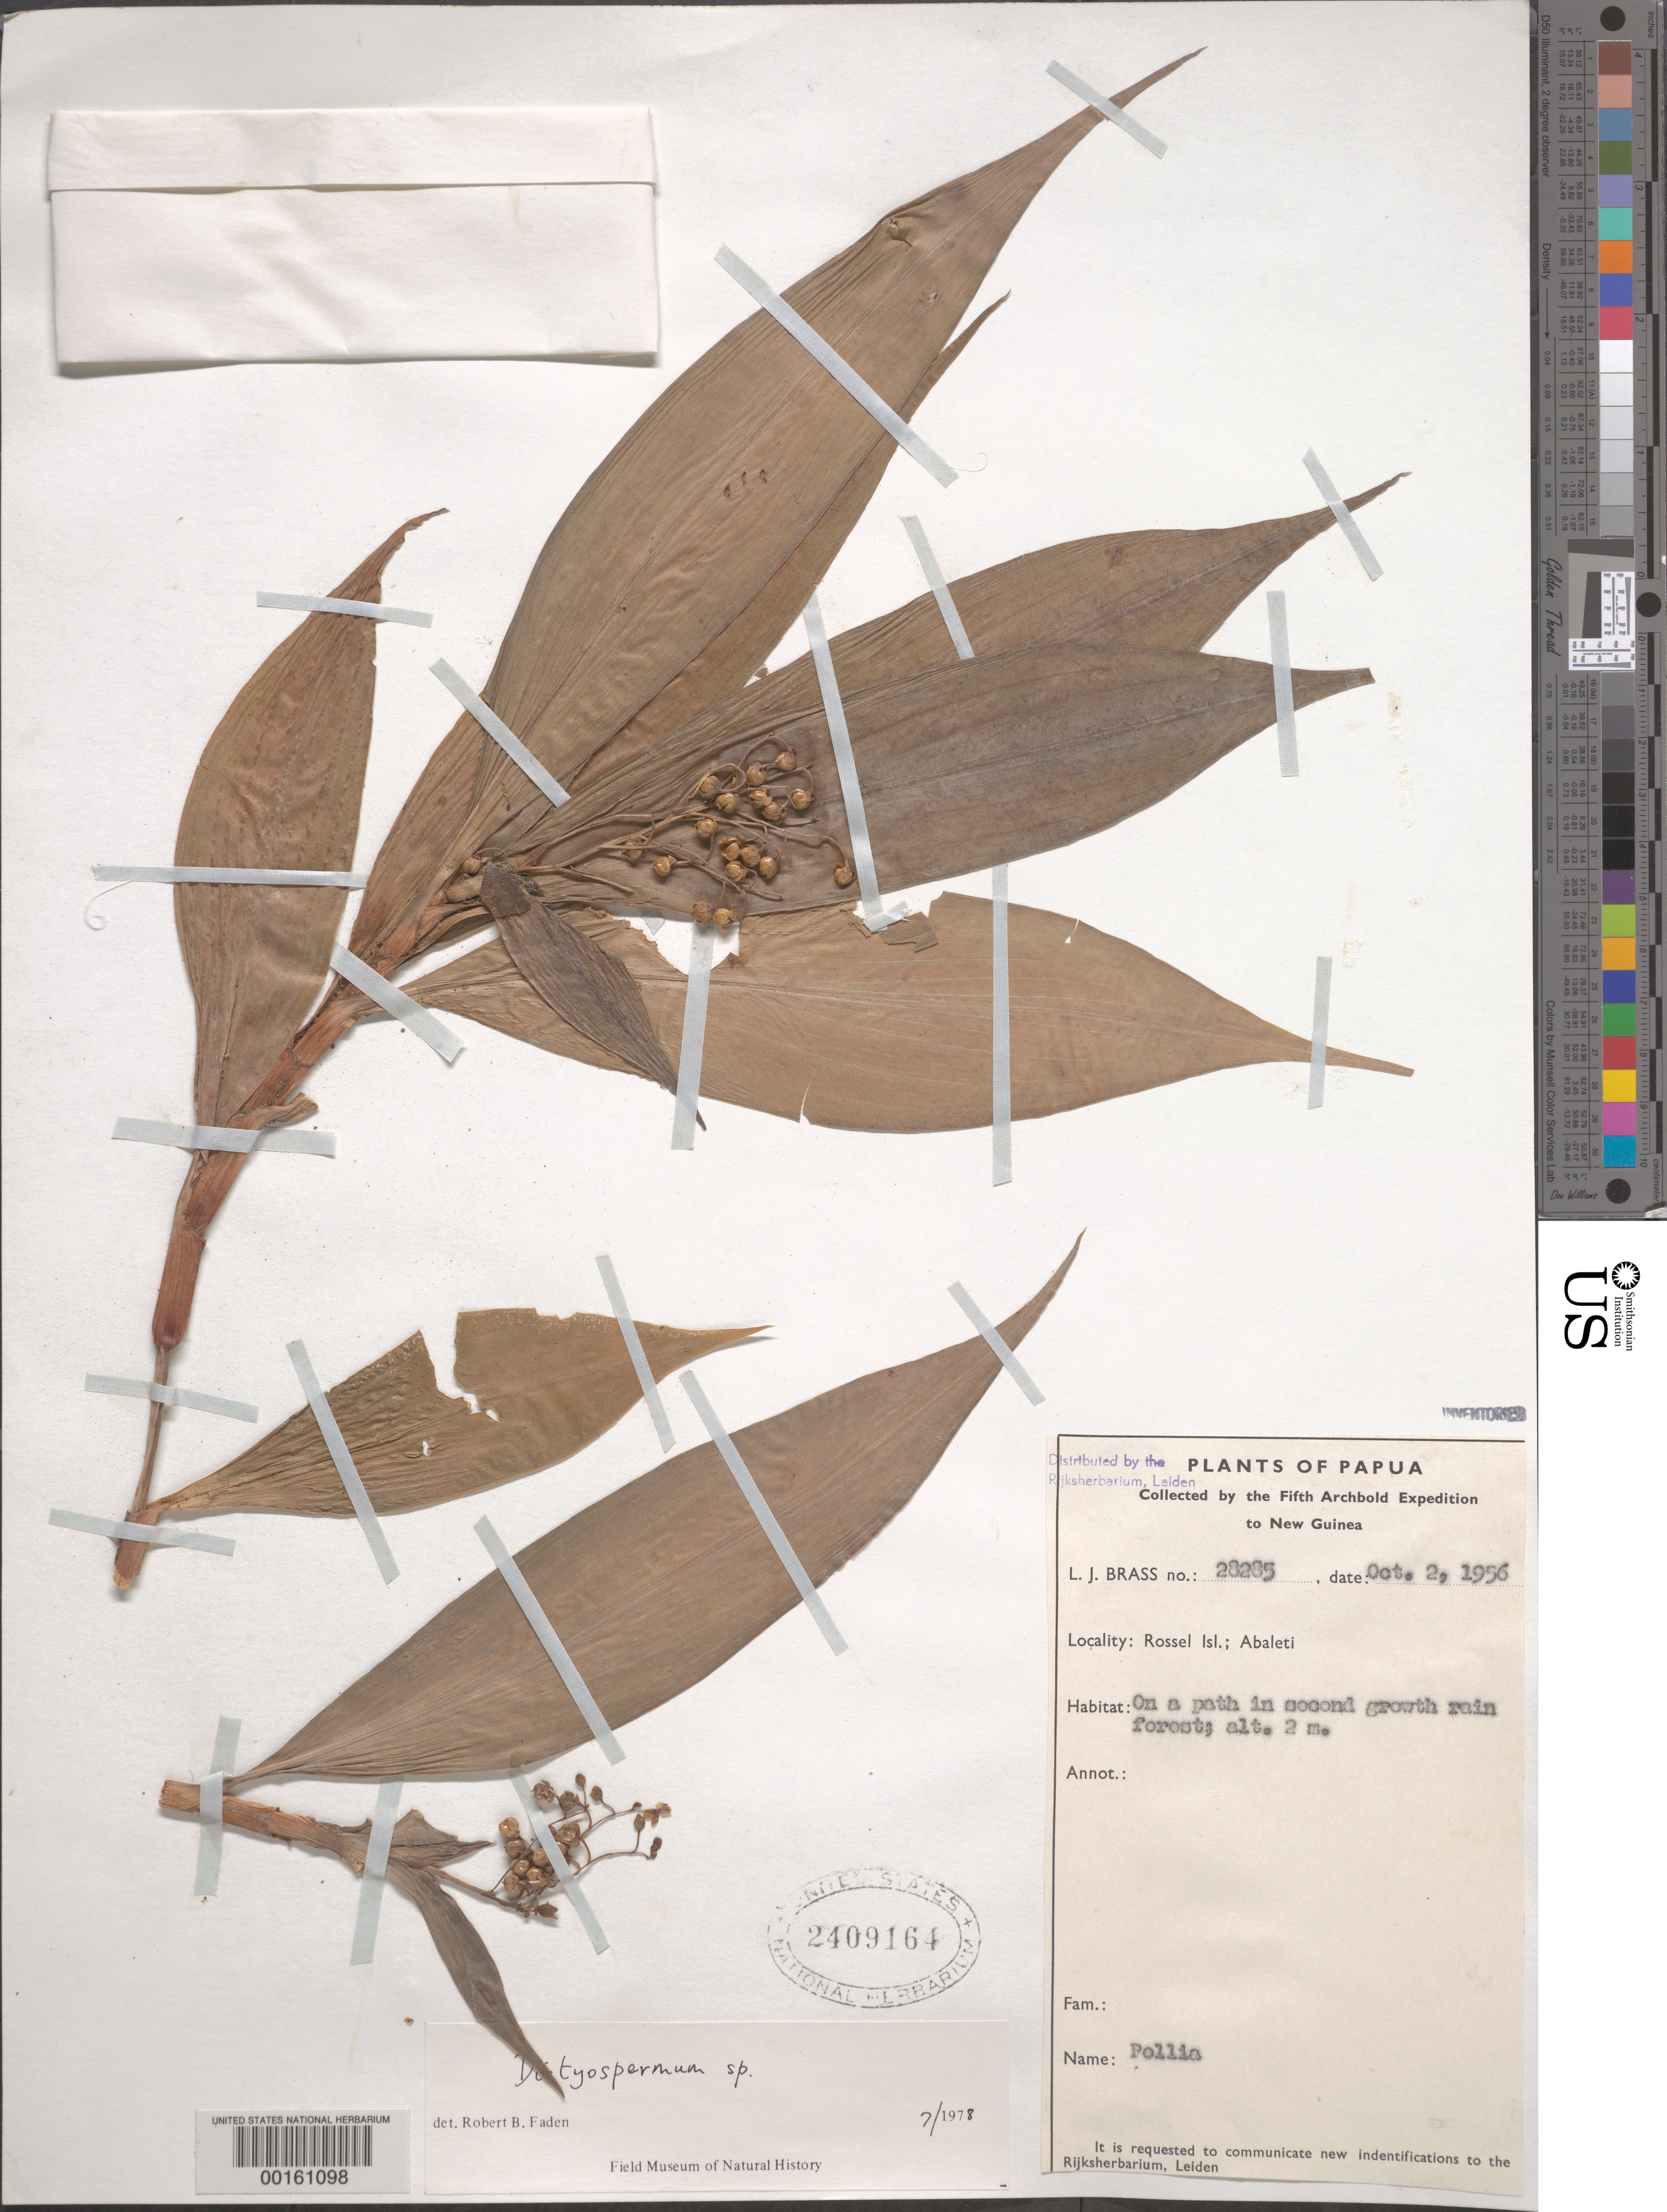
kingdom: Plantae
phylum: Tracheophyta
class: Liliopsida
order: Commelinales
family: Commelinaceae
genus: Dictyospermum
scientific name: Dictyospermum sp.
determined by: Faden, Robert B., (US), Smithsonian Institution - National Museum of Natural History (UNITED STATES)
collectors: L. J. Brass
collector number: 28285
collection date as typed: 02 Oct 1956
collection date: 1956-10-02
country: Papua New Guinea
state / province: Milne Bay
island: Rossel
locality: Rossel island, abaleti [Louisiade Arch.]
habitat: Pathside; rainforest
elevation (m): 2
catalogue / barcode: US 2409164